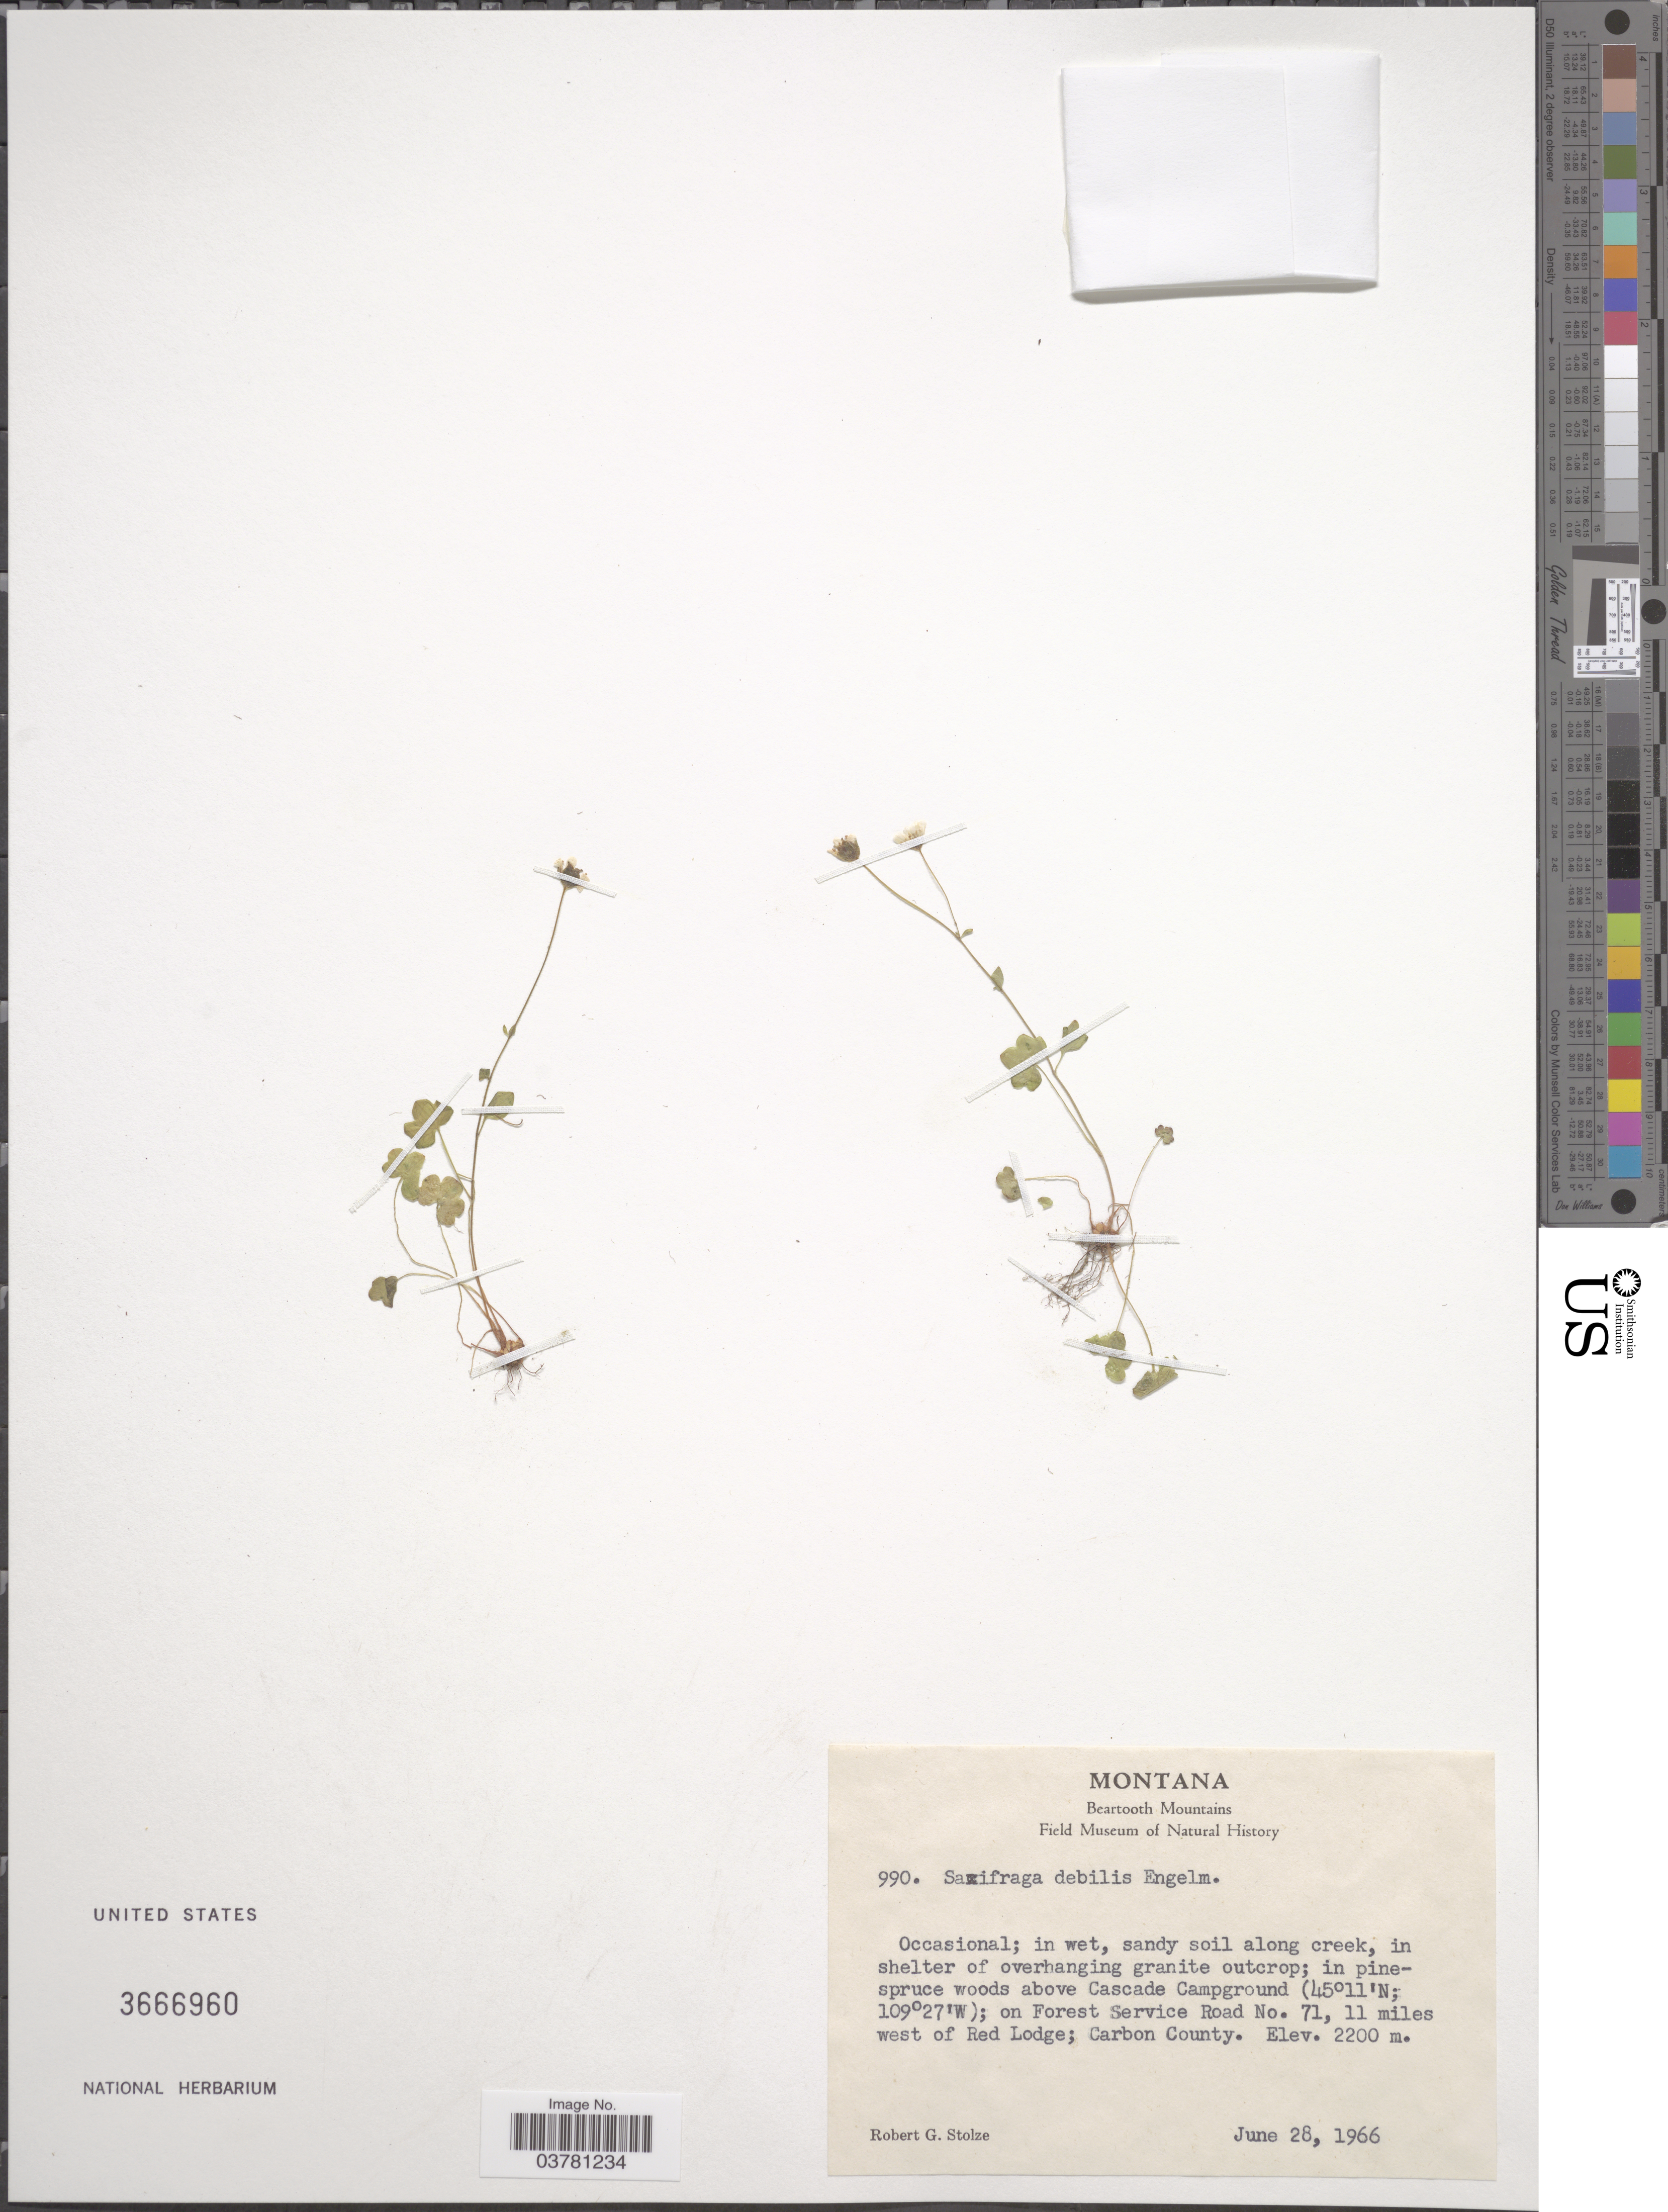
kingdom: Plantae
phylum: Tracheophyta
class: Magnoliopsida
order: Saxifragales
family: Saxifragaceae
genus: Saxifraga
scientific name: Saxifraga rivularis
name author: L.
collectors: R. G. Stolze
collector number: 990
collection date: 1966-06-28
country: United States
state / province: Montana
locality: Beartooth Mountains. In wet, sandy soil along creek, in shelter of overhanging granite outcrop; in pinespruce woods above Cascade Campground; on Forest Service Road No. 71, 11 miles west of Red Lodge; Carbon County.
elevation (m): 2200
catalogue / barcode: US 3666960